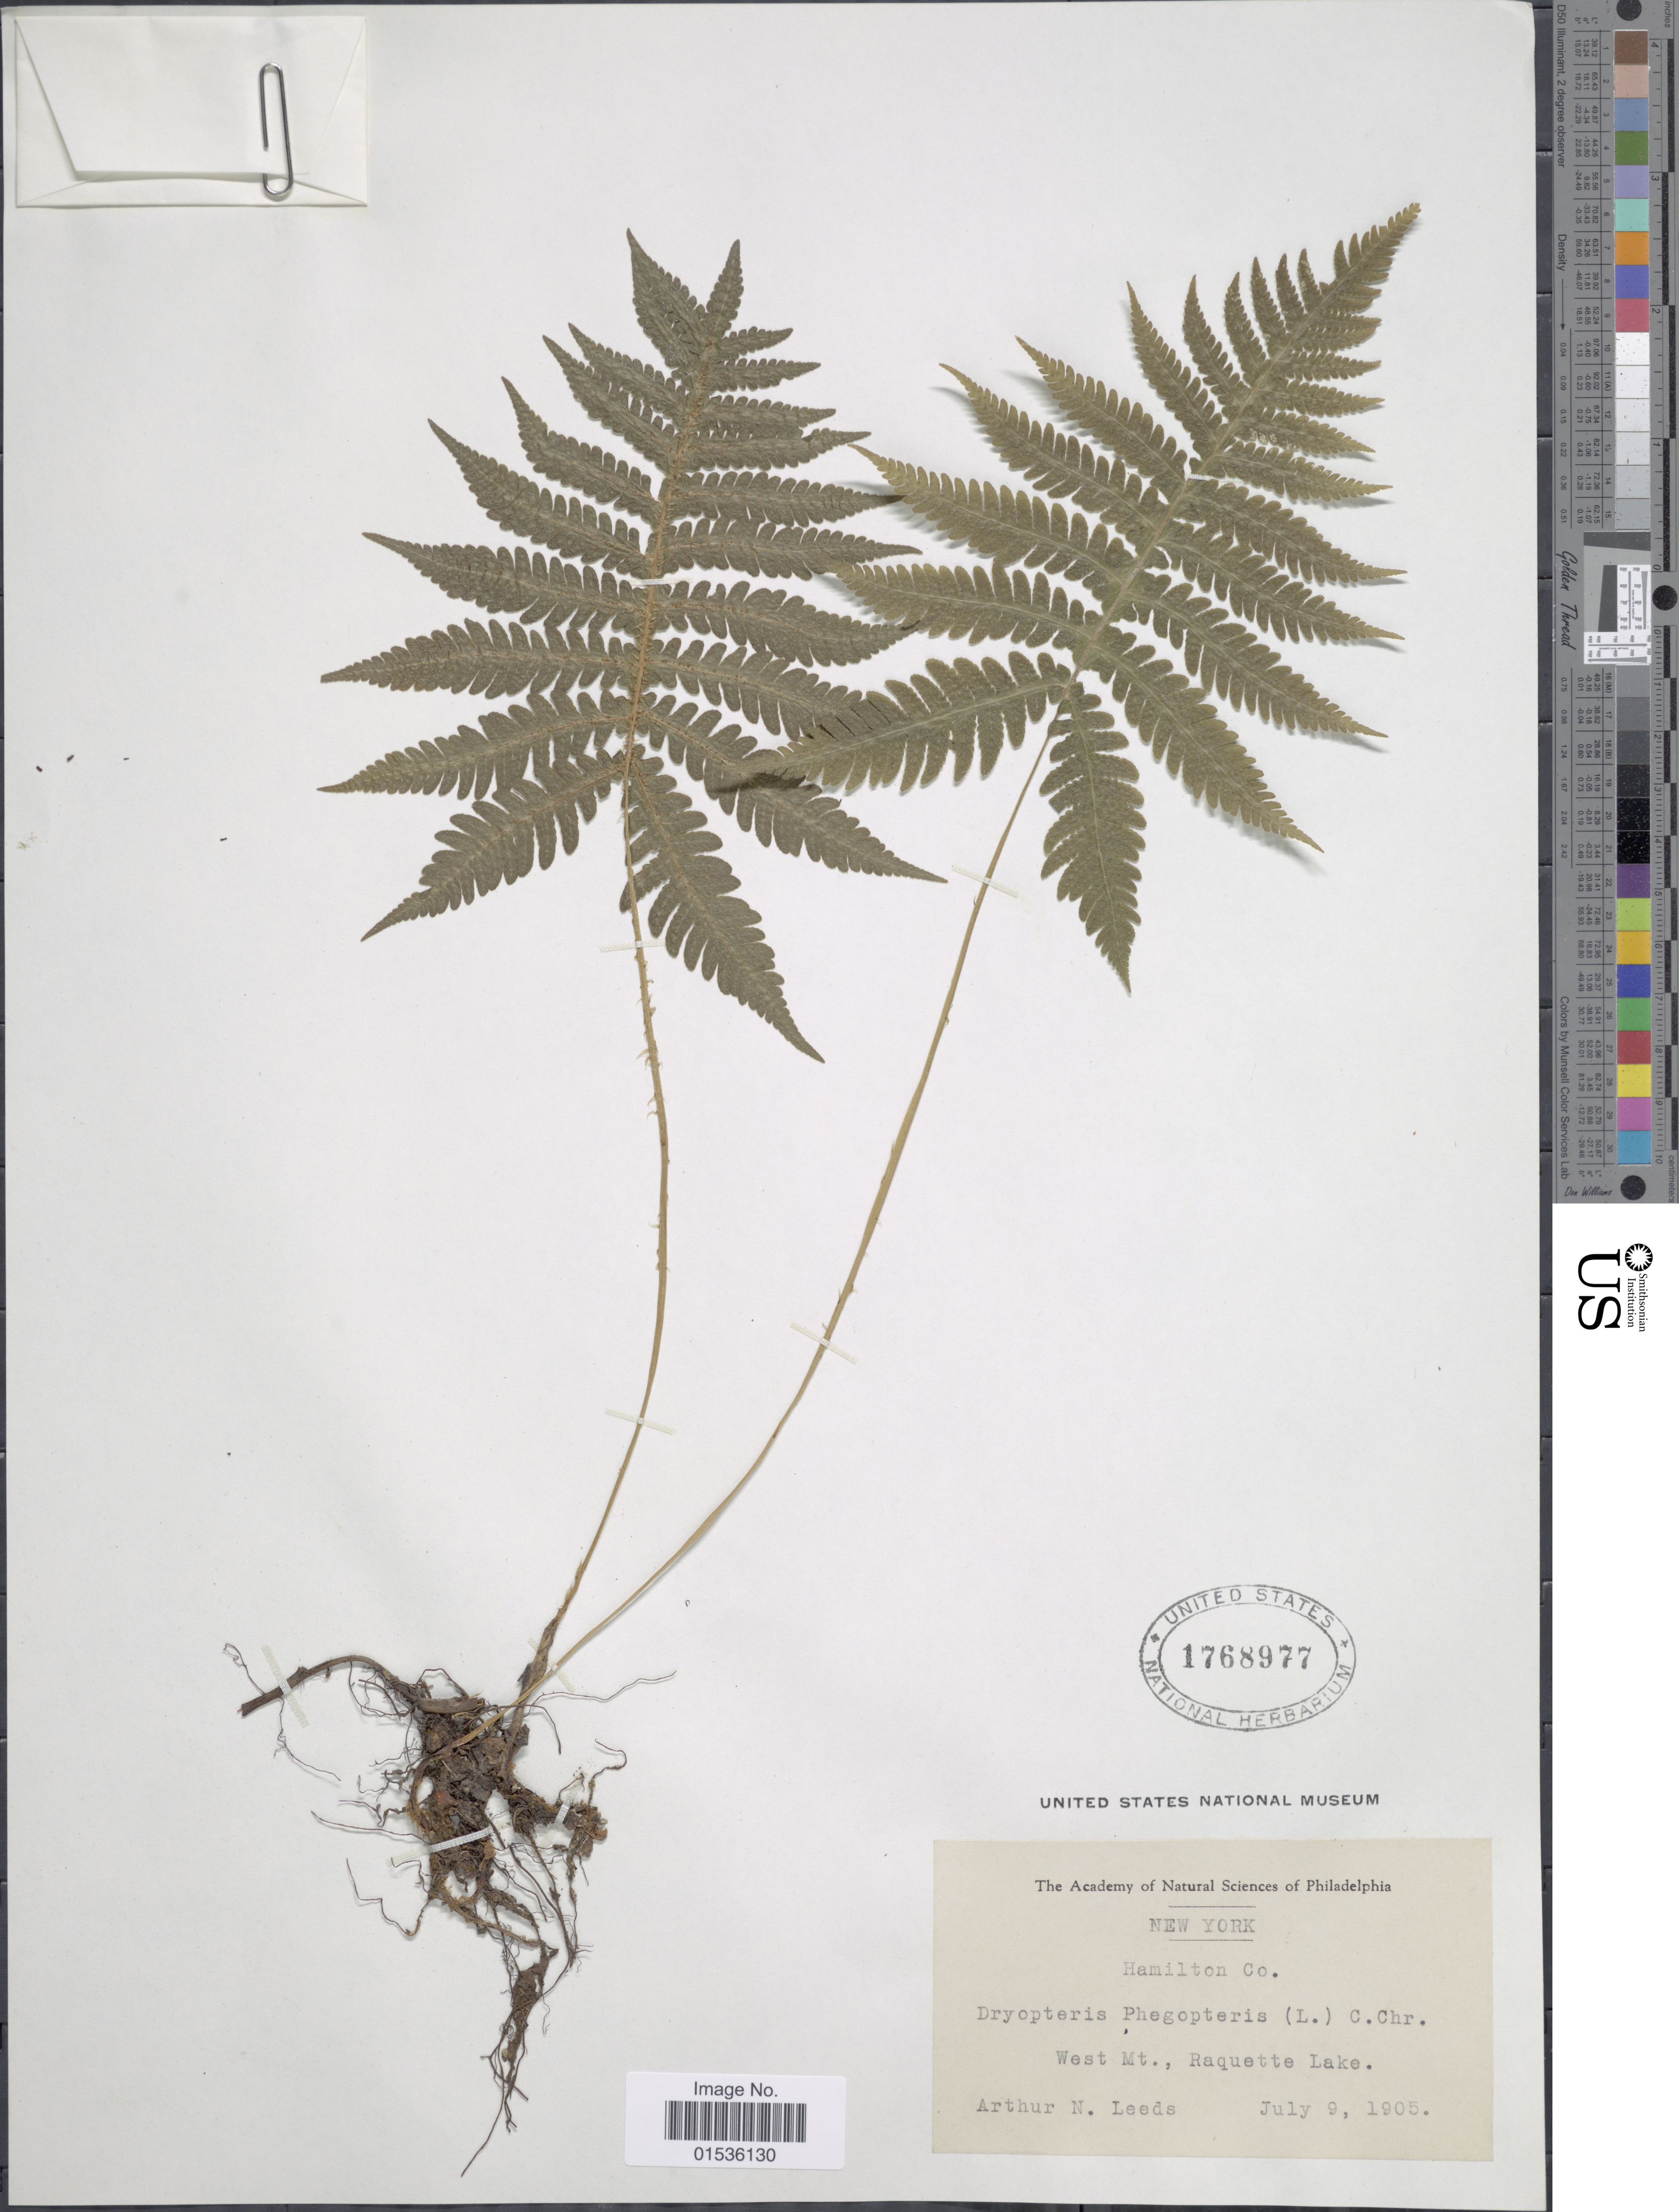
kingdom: Plantae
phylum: Tracheophyta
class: Polypodiopsida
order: Polypodiales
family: Thelypteridaceae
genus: Phegopteris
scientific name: Phegopteris connectilis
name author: (Michx.) Watt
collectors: A. N. Leeds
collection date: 1905-07-09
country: United States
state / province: New York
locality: New York, Hamilton Co., West Mt., Raquette Lake.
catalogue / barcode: US 1768977